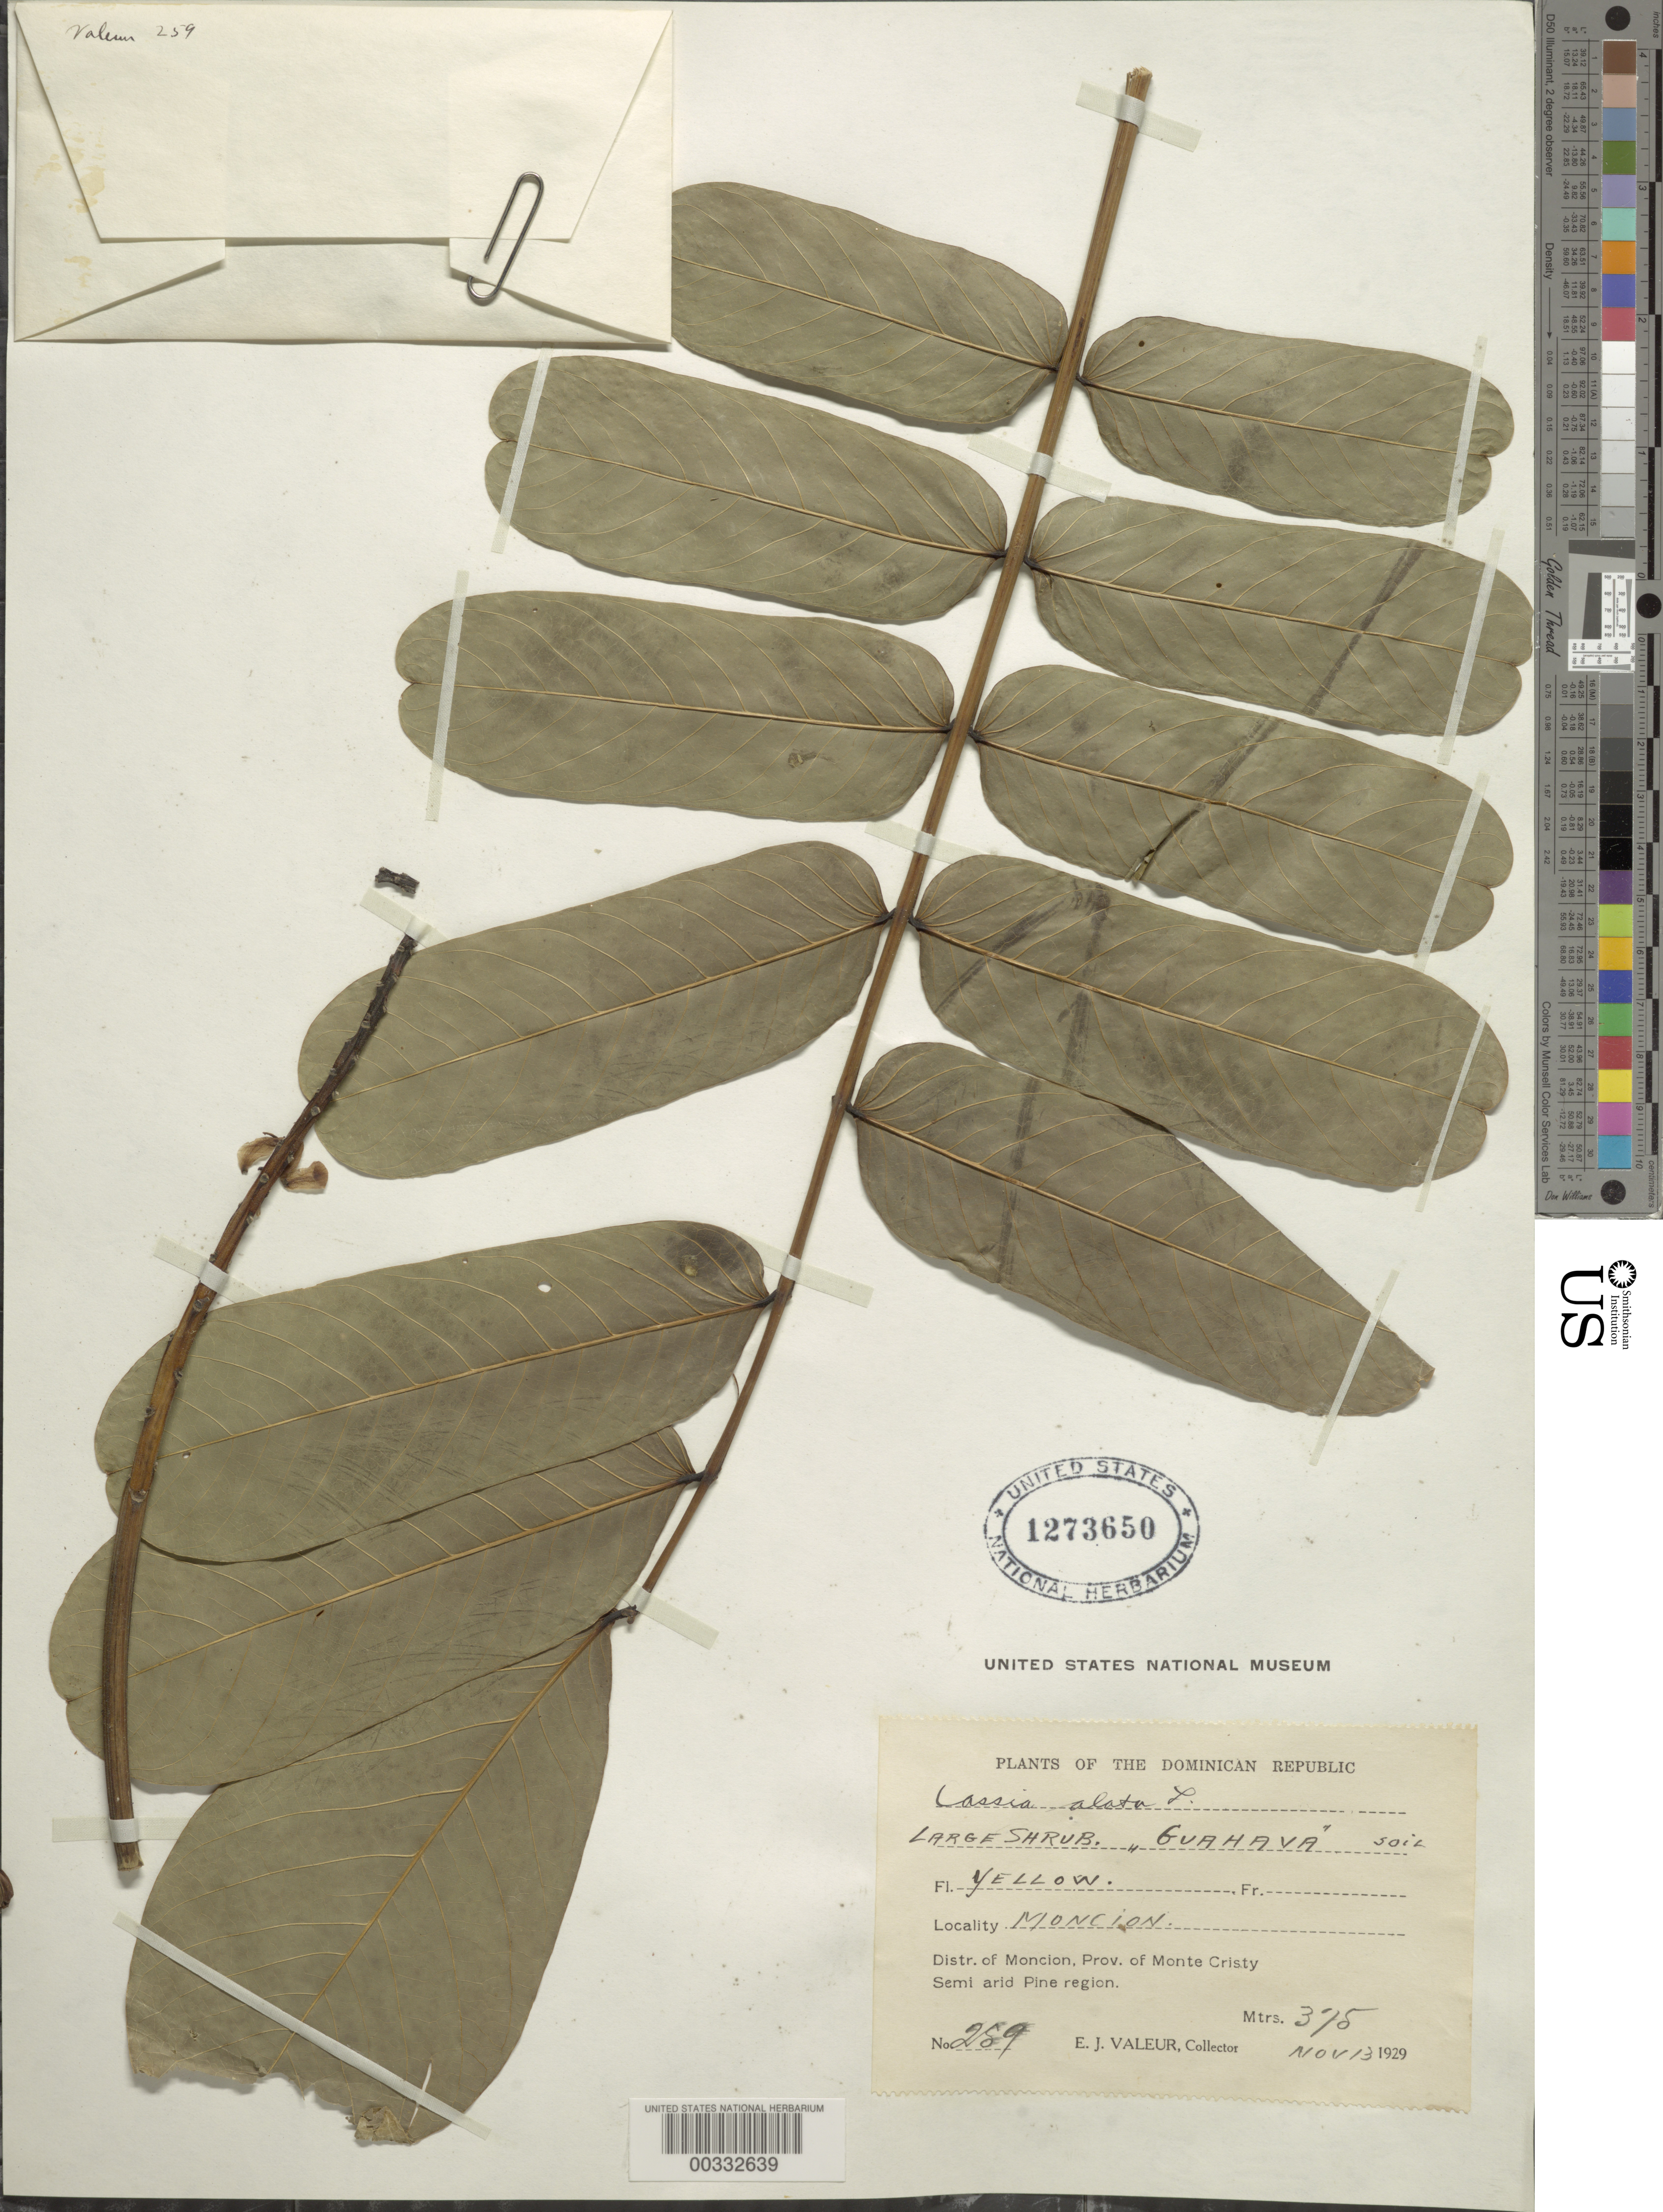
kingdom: Plantae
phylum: Tracheophyta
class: Magnoliopsida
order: Fabales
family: Fabaceae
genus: Senna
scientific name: Senna alata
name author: (L.) Roxb.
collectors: E. Valeur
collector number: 259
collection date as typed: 13 Nov 1929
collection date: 1929-11-13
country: Dominican Republic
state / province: Santiago Rodríguez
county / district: Monción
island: Hispaniola Island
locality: Moncion; moncion dist. [province originally recorded as monte cristi.]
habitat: Semi arid pine region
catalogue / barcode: US 1273650